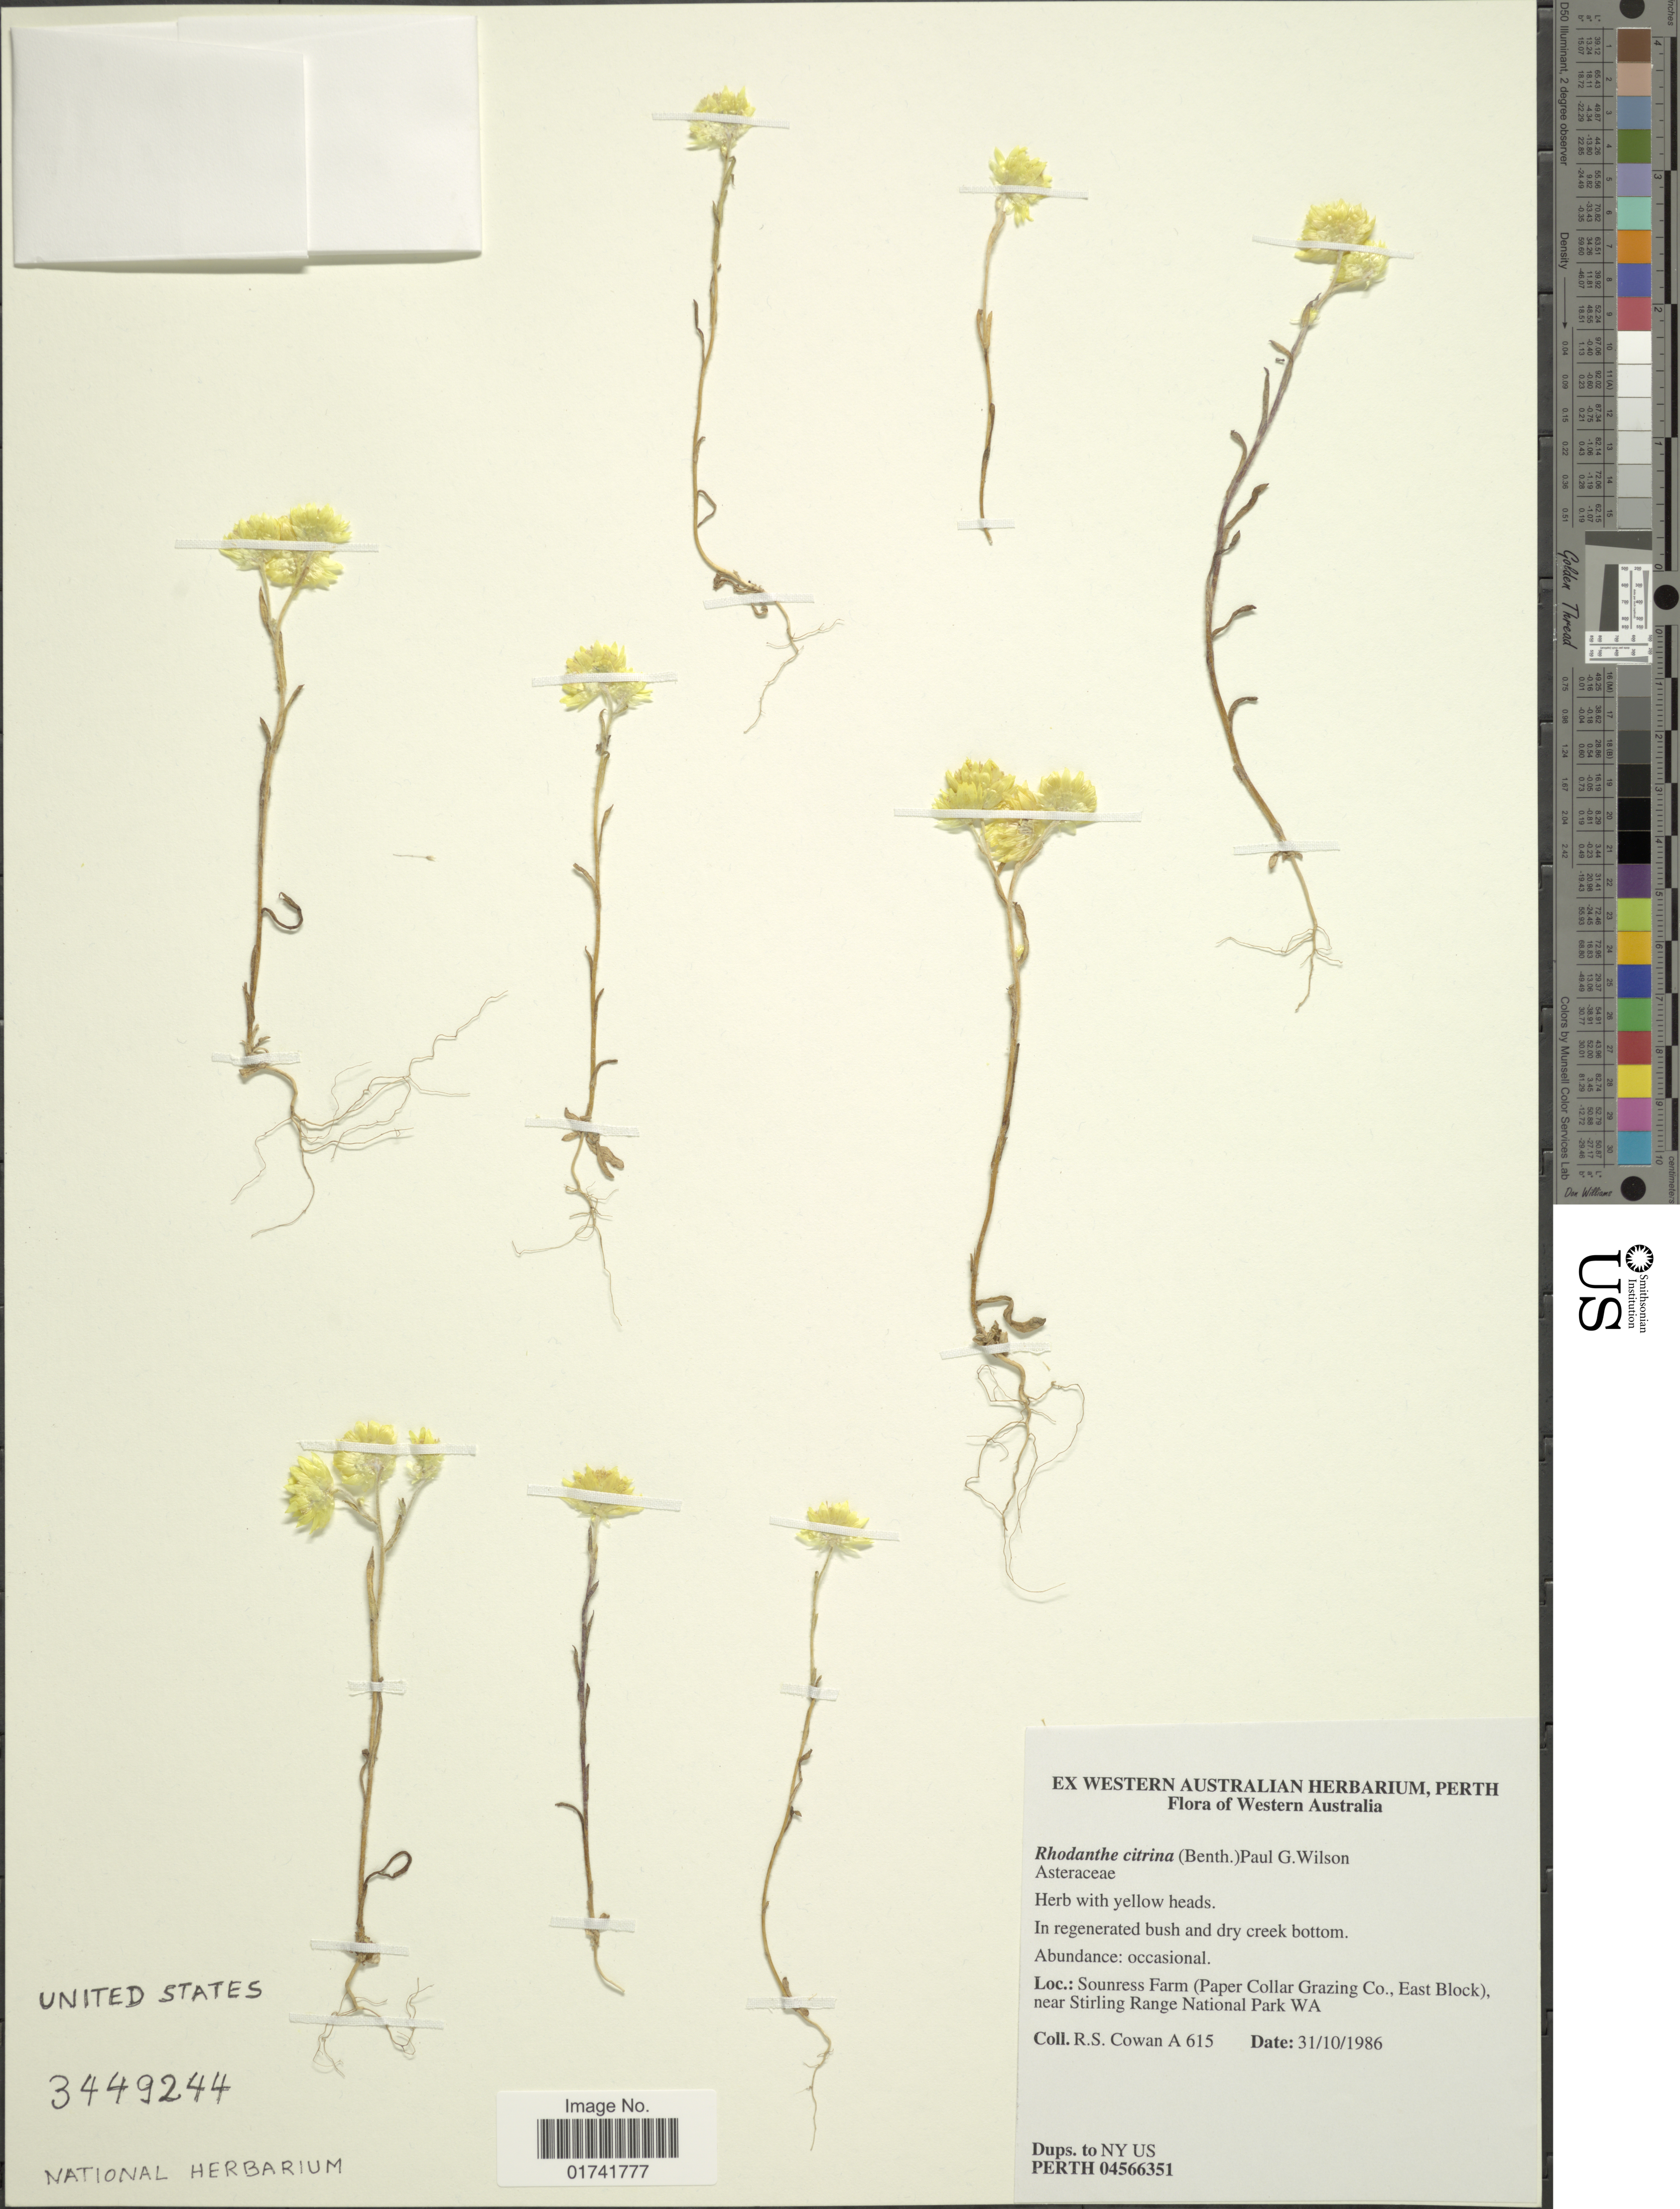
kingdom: Plantae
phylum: Tracheophyta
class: Magnoliopsida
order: Asterales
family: Asteraceae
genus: Rhodanthe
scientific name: Rhodanthe citrina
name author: (Benth.) Paul G. Wilson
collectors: R. S. Cowan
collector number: A615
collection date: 1986-10-31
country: Australia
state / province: Western Australia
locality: Sounress Farm (Paper Collar Grazing Co., East Block), near Stirling Range National Park WA.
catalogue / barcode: US 3449244